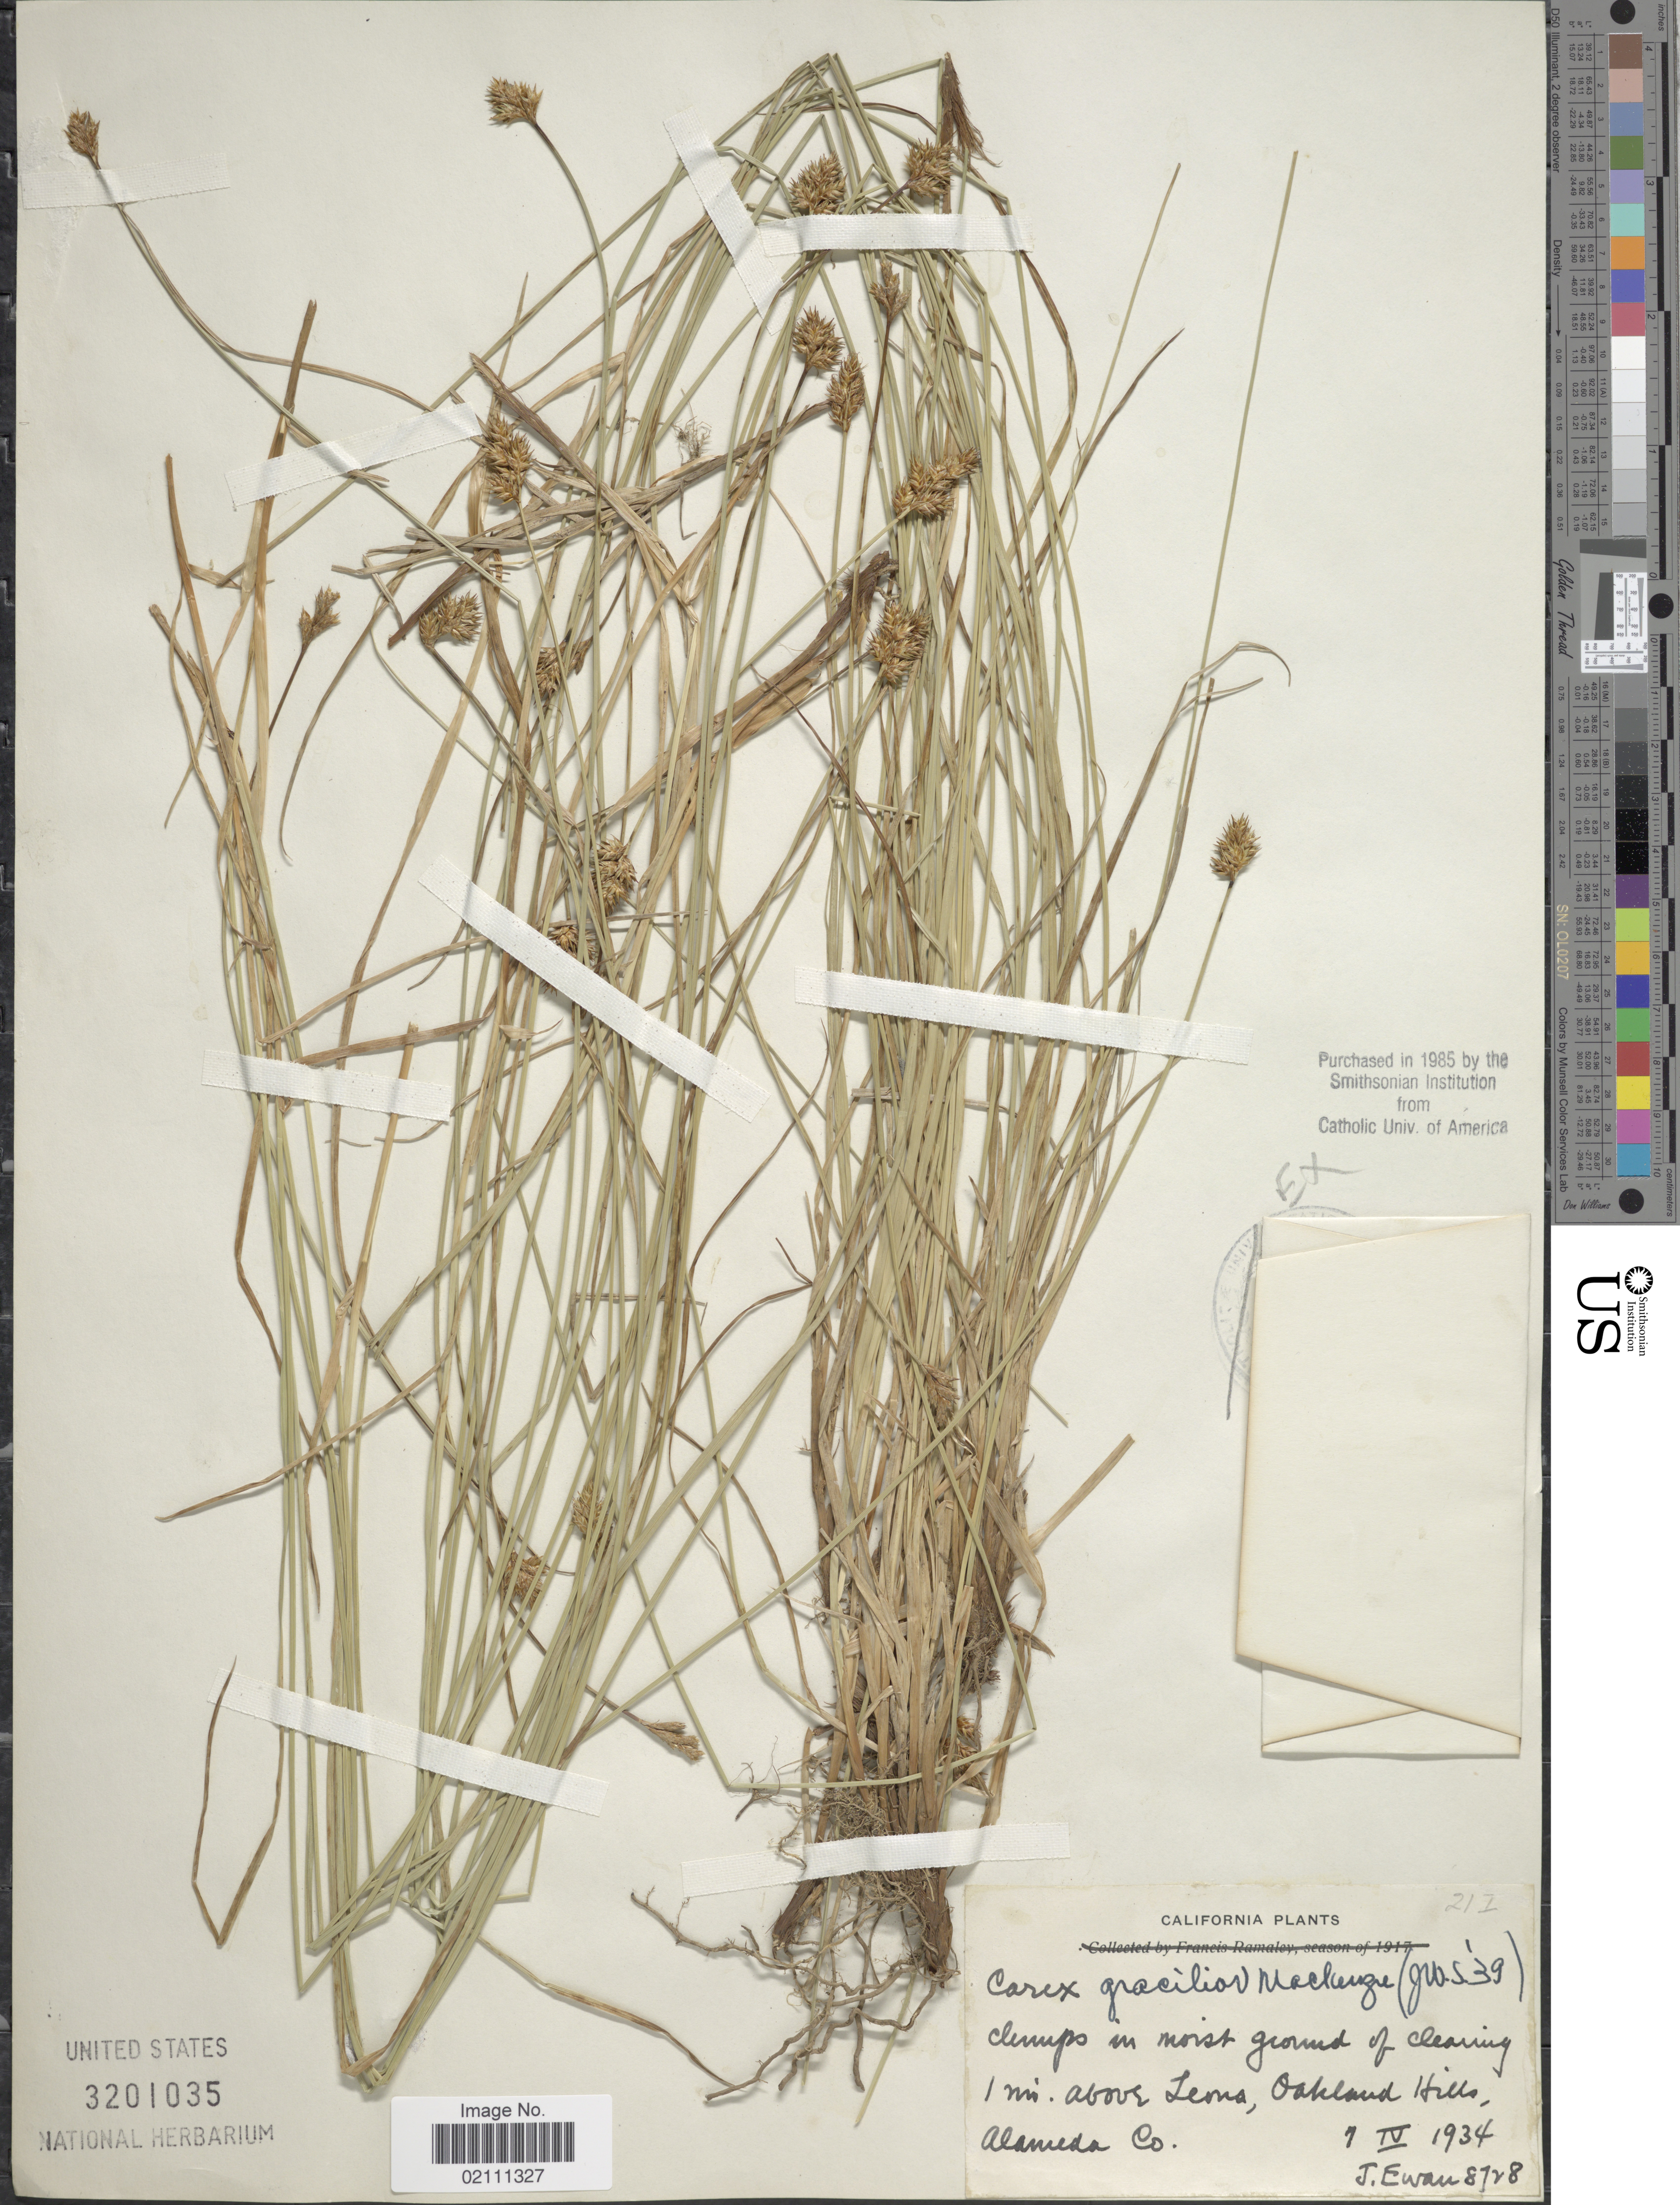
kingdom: Plantae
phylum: Tracheophyta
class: Liliopsida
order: Poales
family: Cyperaceae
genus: Carex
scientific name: Carex gracilior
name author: Mack.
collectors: J. A. Ewan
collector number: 8728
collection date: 1934-04-07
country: United States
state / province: California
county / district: Alameda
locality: In moist ground of clearing 1 mi. above Leona, Oakland Hills, Alameda Co.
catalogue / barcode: US 3201035